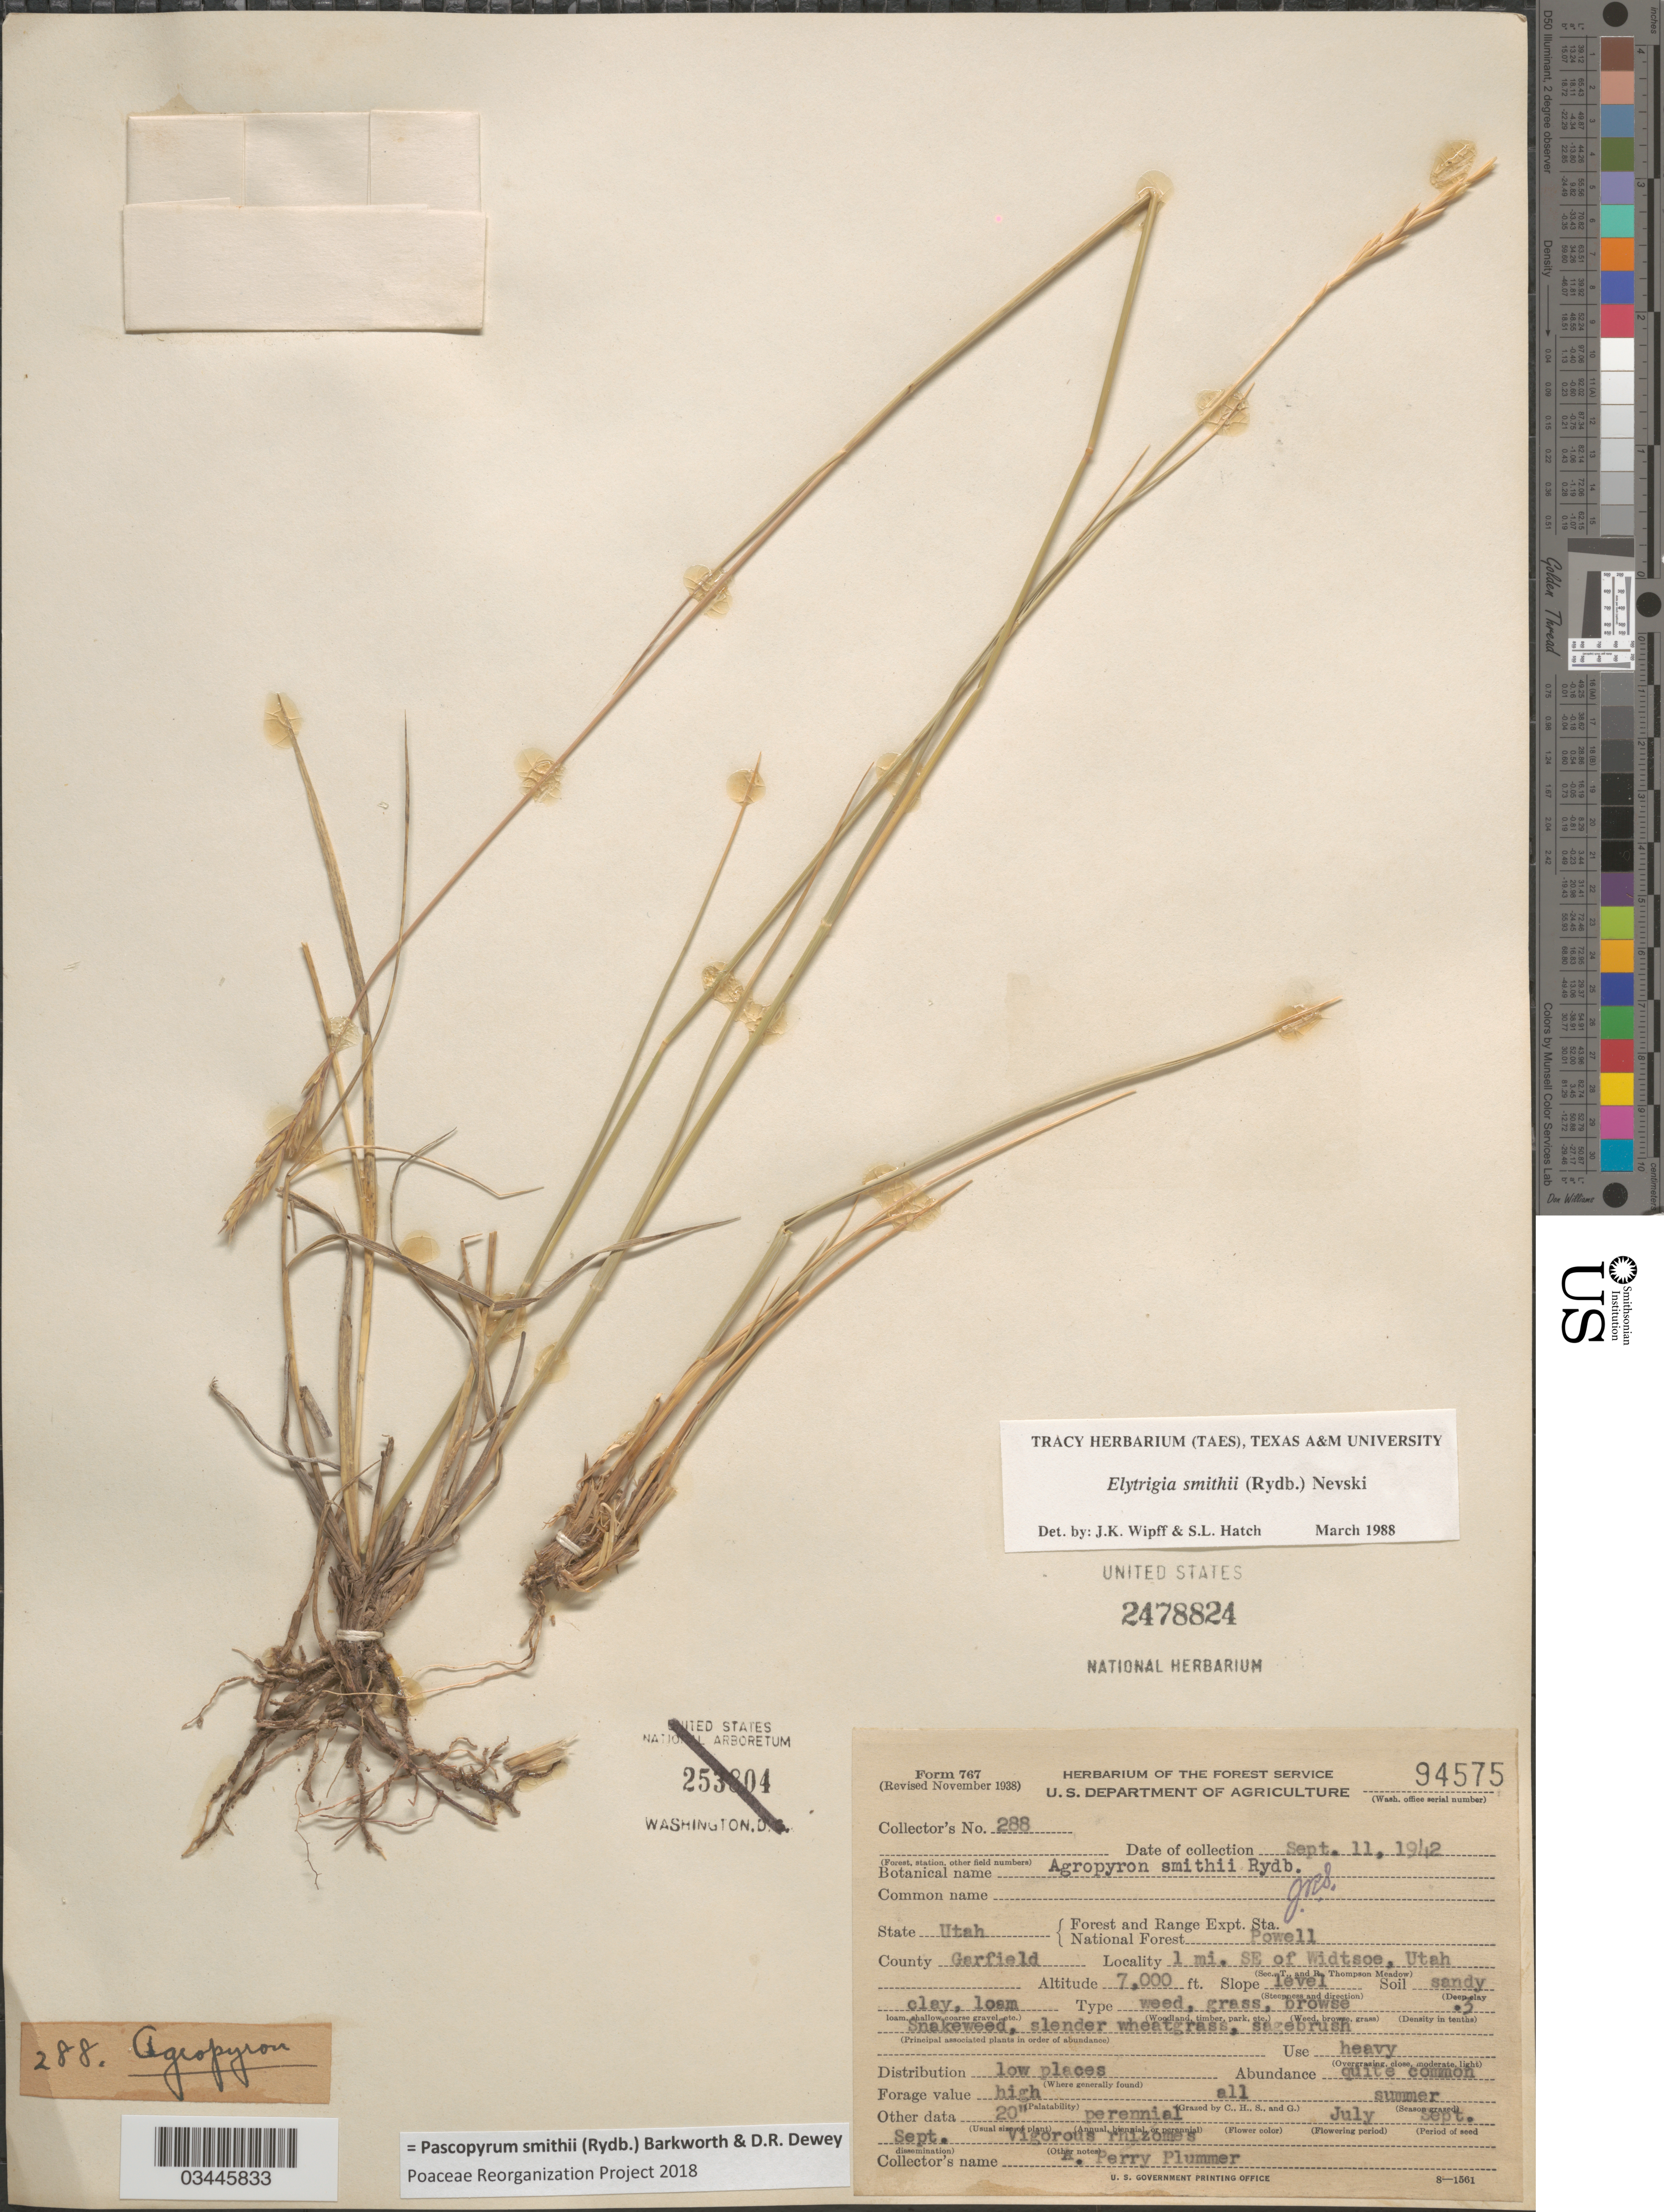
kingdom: Plantae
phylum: Tracheophyta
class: Liliopsida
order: Poales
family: Poaceae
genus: Pascopyrum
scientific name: Pascopyrum smithii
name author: (Rydb.) Barkworth & Dewey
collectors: A. Plummer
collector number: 288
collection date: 1942-09-11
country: United States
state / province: Utah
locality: Forest and Range Expt. Sta. National Forest Powell. County Garfield. 1 mi. SE of Widtsoe.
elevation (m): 2134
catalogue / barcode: US 2478824